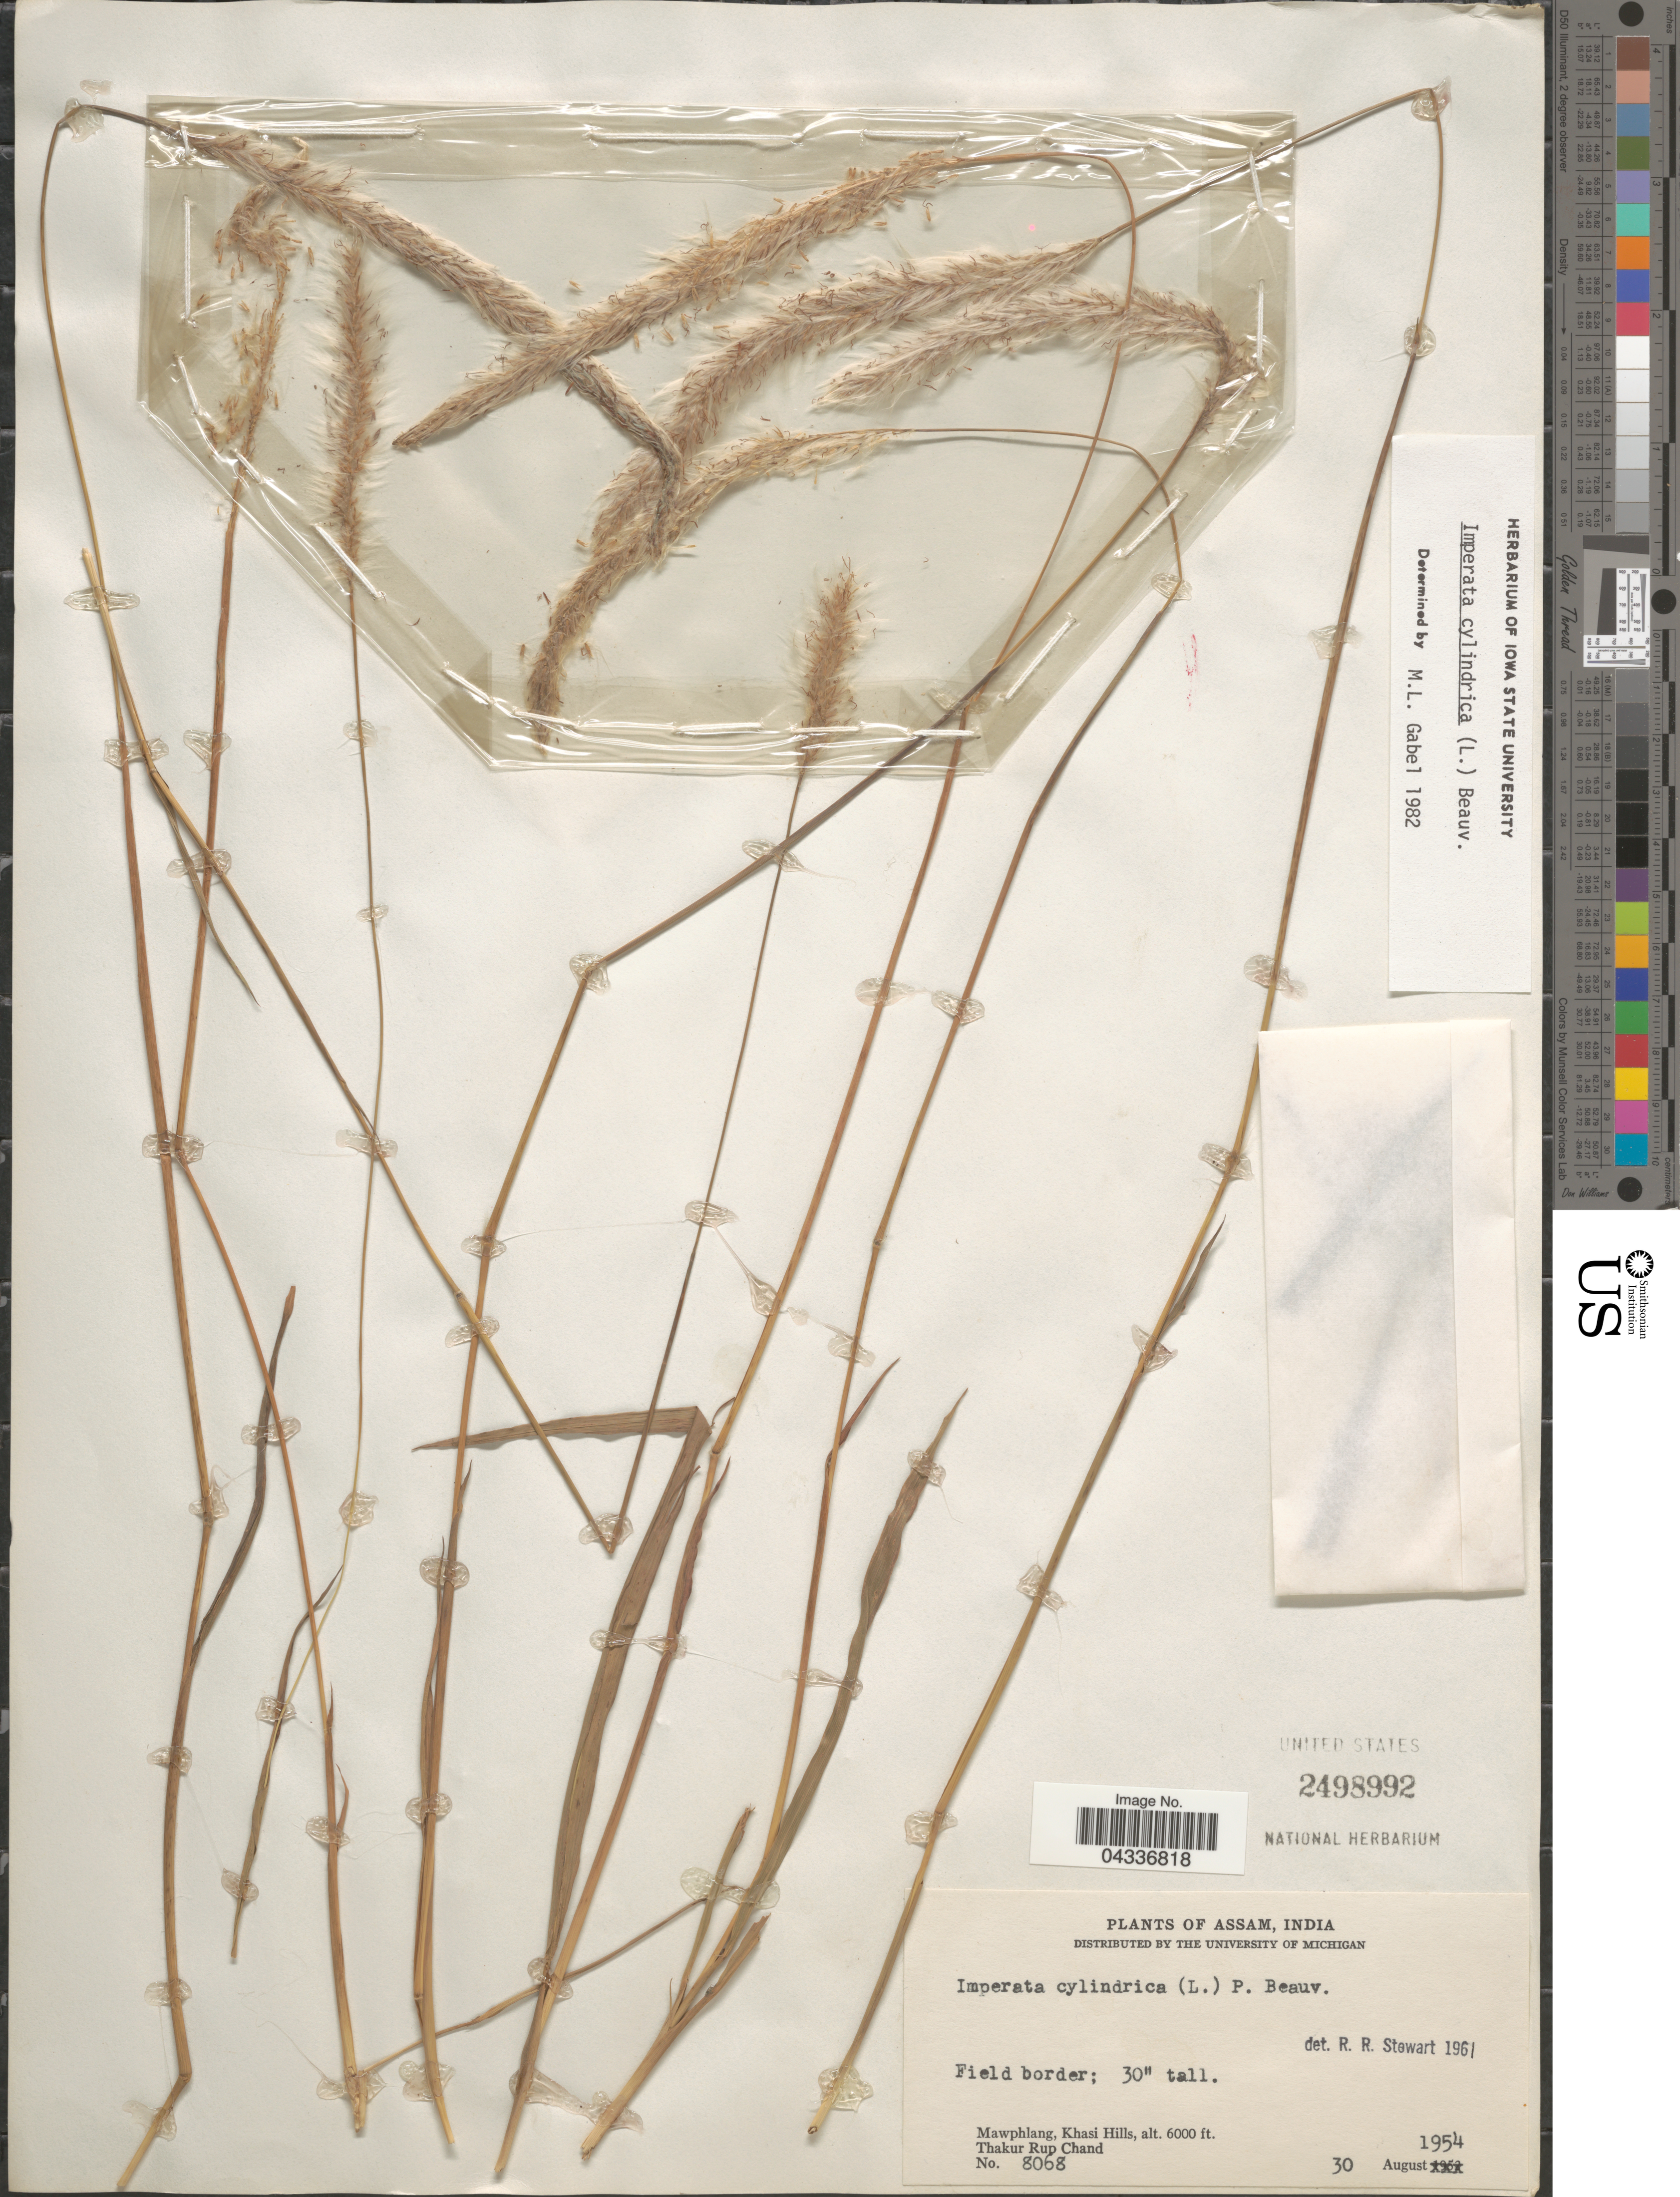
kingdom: Plantae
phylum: Tracheophyta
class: Liliopsida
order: Poales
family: Poaceae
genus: Imperata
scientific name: Imperata cylindrica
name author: (L.) P. Beauv.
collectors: T. R. Chand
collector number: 8068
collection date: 1954-08-30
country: India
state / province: Meghalaya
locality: Mawphlang, Khasi Hills.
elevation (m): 1829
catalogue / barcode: US 2498992